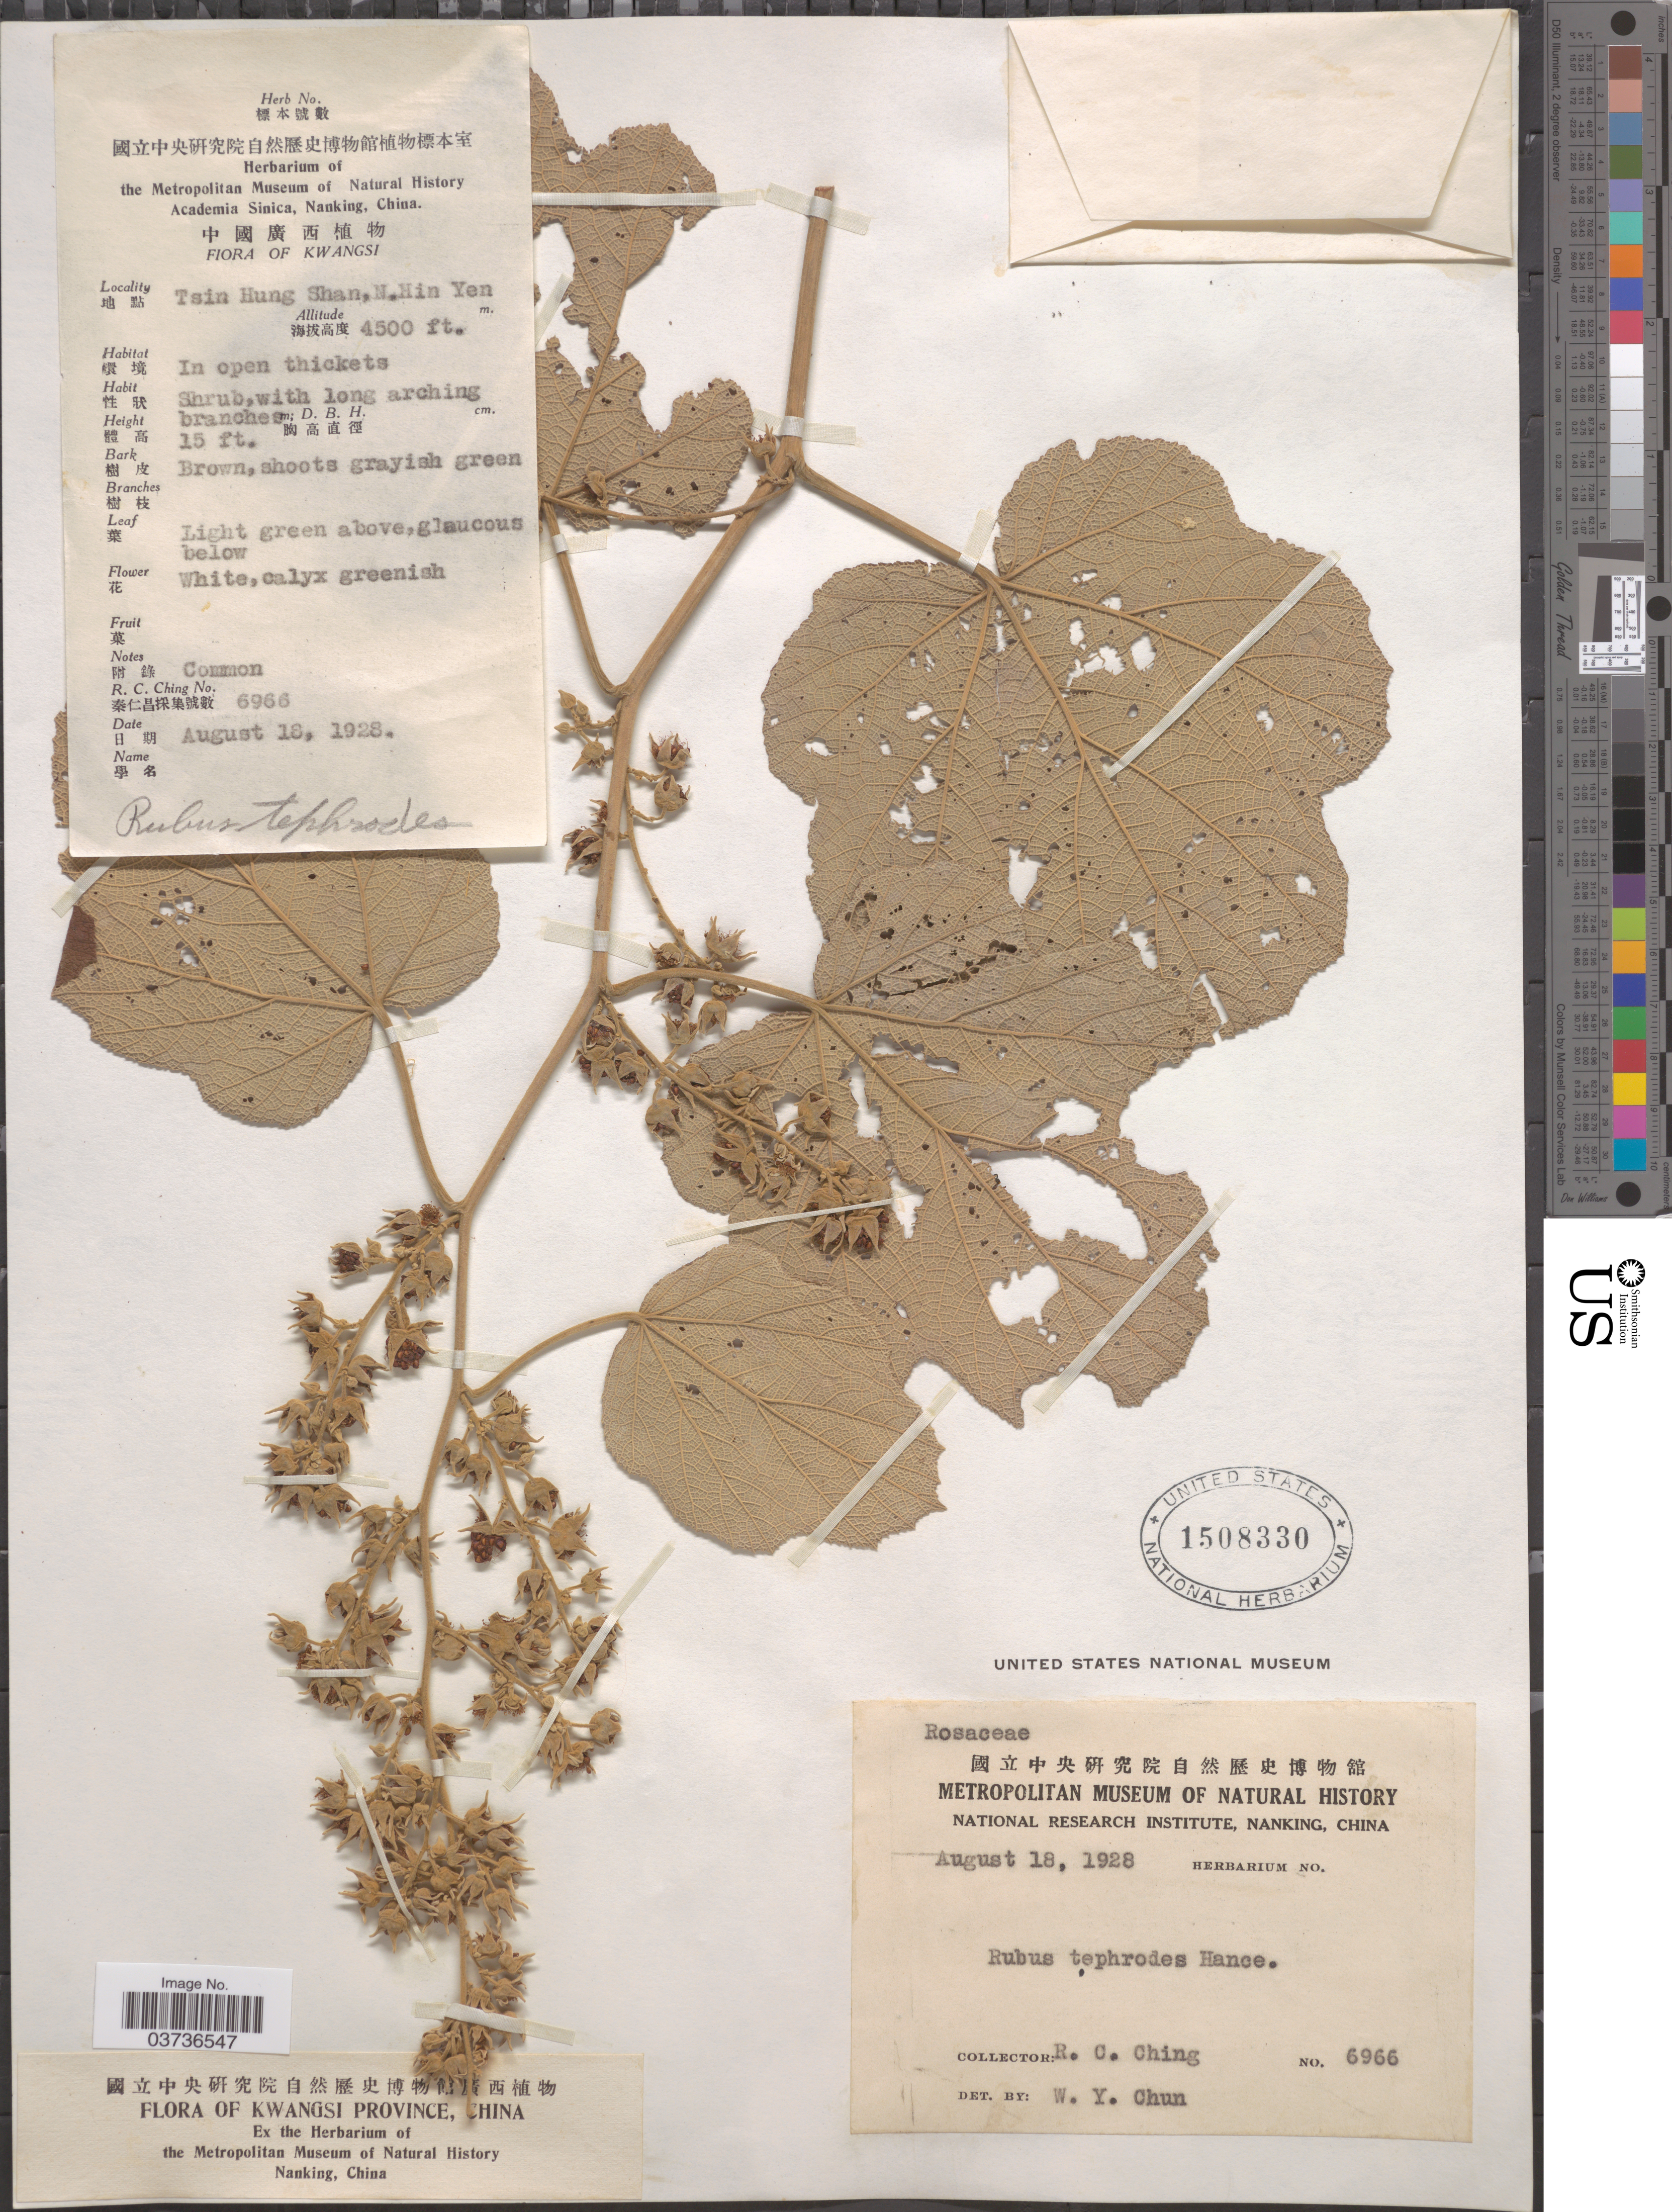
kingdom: Plantae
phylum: Tracheophyta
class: Magnoliopsida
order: Rosales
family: Rosaceae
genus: Rubus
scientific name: Rubus tephrodes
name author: Hance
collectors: R. C. Ching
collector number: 6966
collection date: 1928-08-18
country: China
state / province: Guangxi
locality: Kwangsi Province. Tsin Hung Shan, N. Hin Yen.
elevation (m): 1372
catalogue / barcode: US 1508330